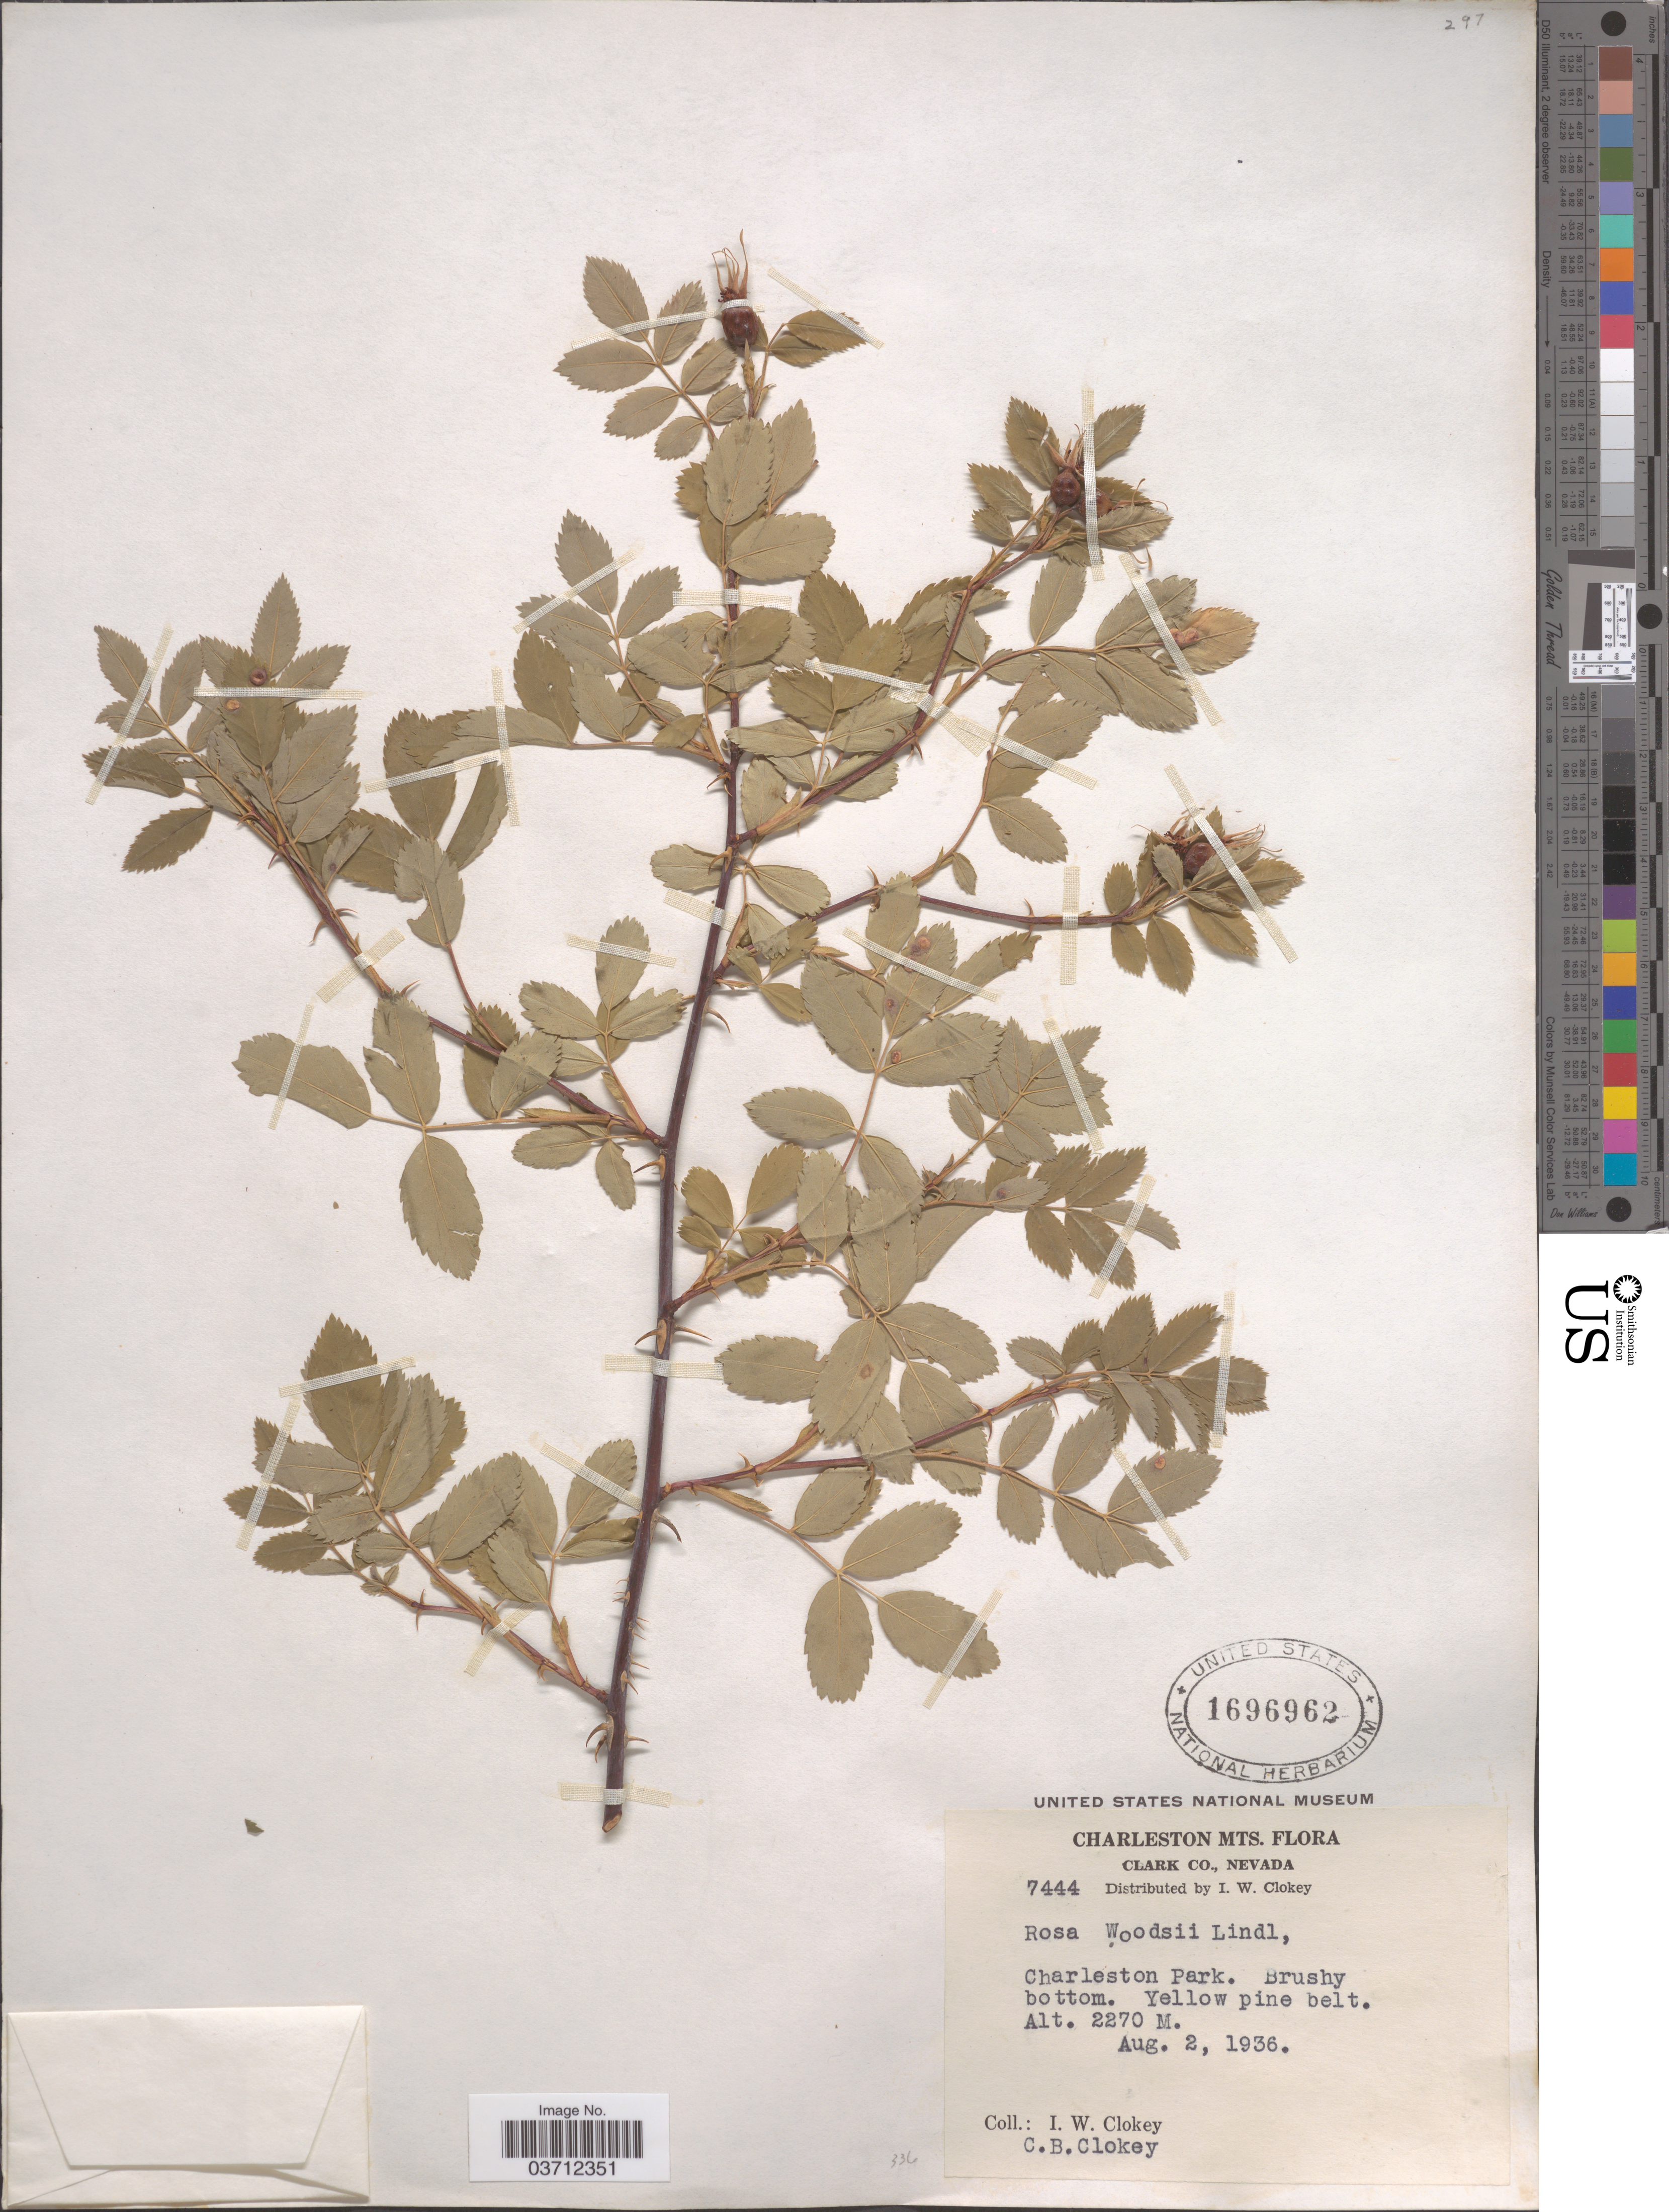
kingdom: Plantae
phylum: Tracheophyta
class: Magnoliopsida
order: Rosales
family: Rosaceae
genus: Rosa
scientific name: Rosa woodsii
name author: Lindl.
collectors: I. W. Clokey & C. Clokey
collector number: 7444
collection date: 1936-08-02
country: United States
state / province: Nevada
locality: Charleston Mts. Clark Co. Charleston Park. Brushy bottom.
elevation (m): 2270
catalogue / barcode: US 1696962